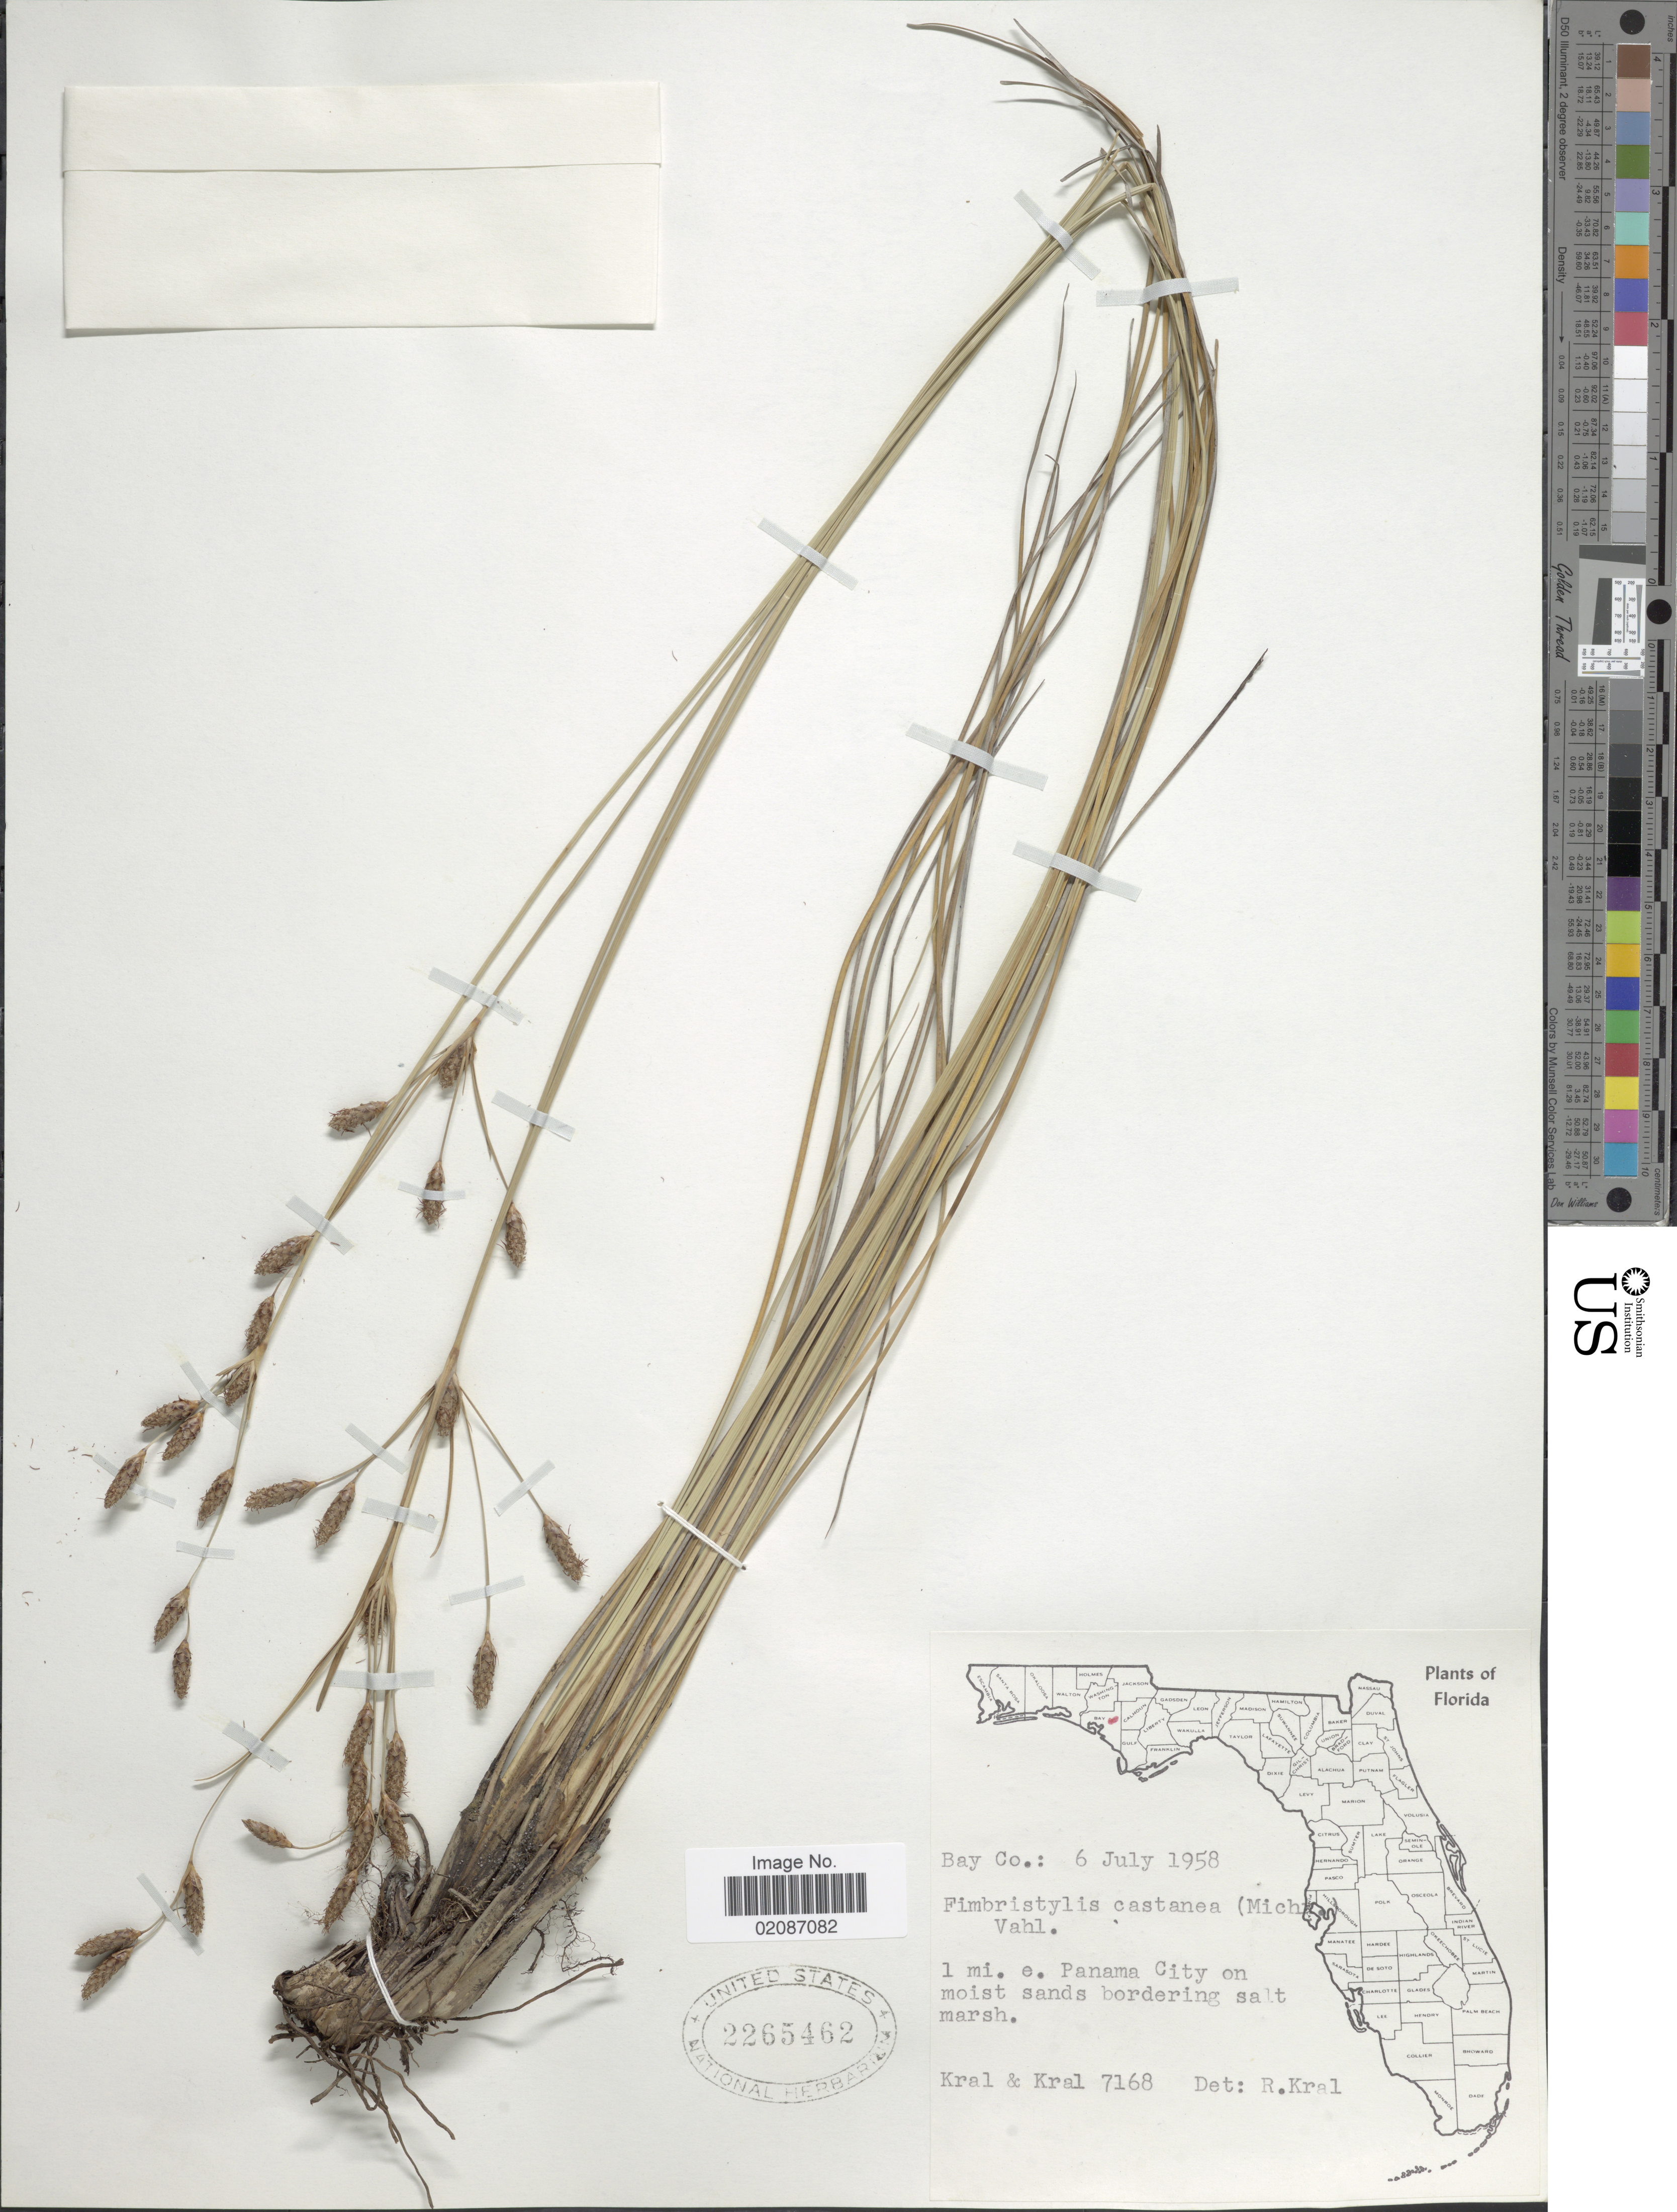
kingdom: Plantae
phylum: Tracheophyta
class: Liliopsida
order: Poales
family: Cyperaceae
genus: Fimbristylis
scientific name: Fimbristylis castanea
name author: (Michx.) Vahl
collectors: R. Kral & -- Kral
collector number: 7168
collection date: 1958-07-06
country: United States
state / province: Florida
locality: Bay Co, 1 mi e Panama City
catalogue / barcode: US 2265462